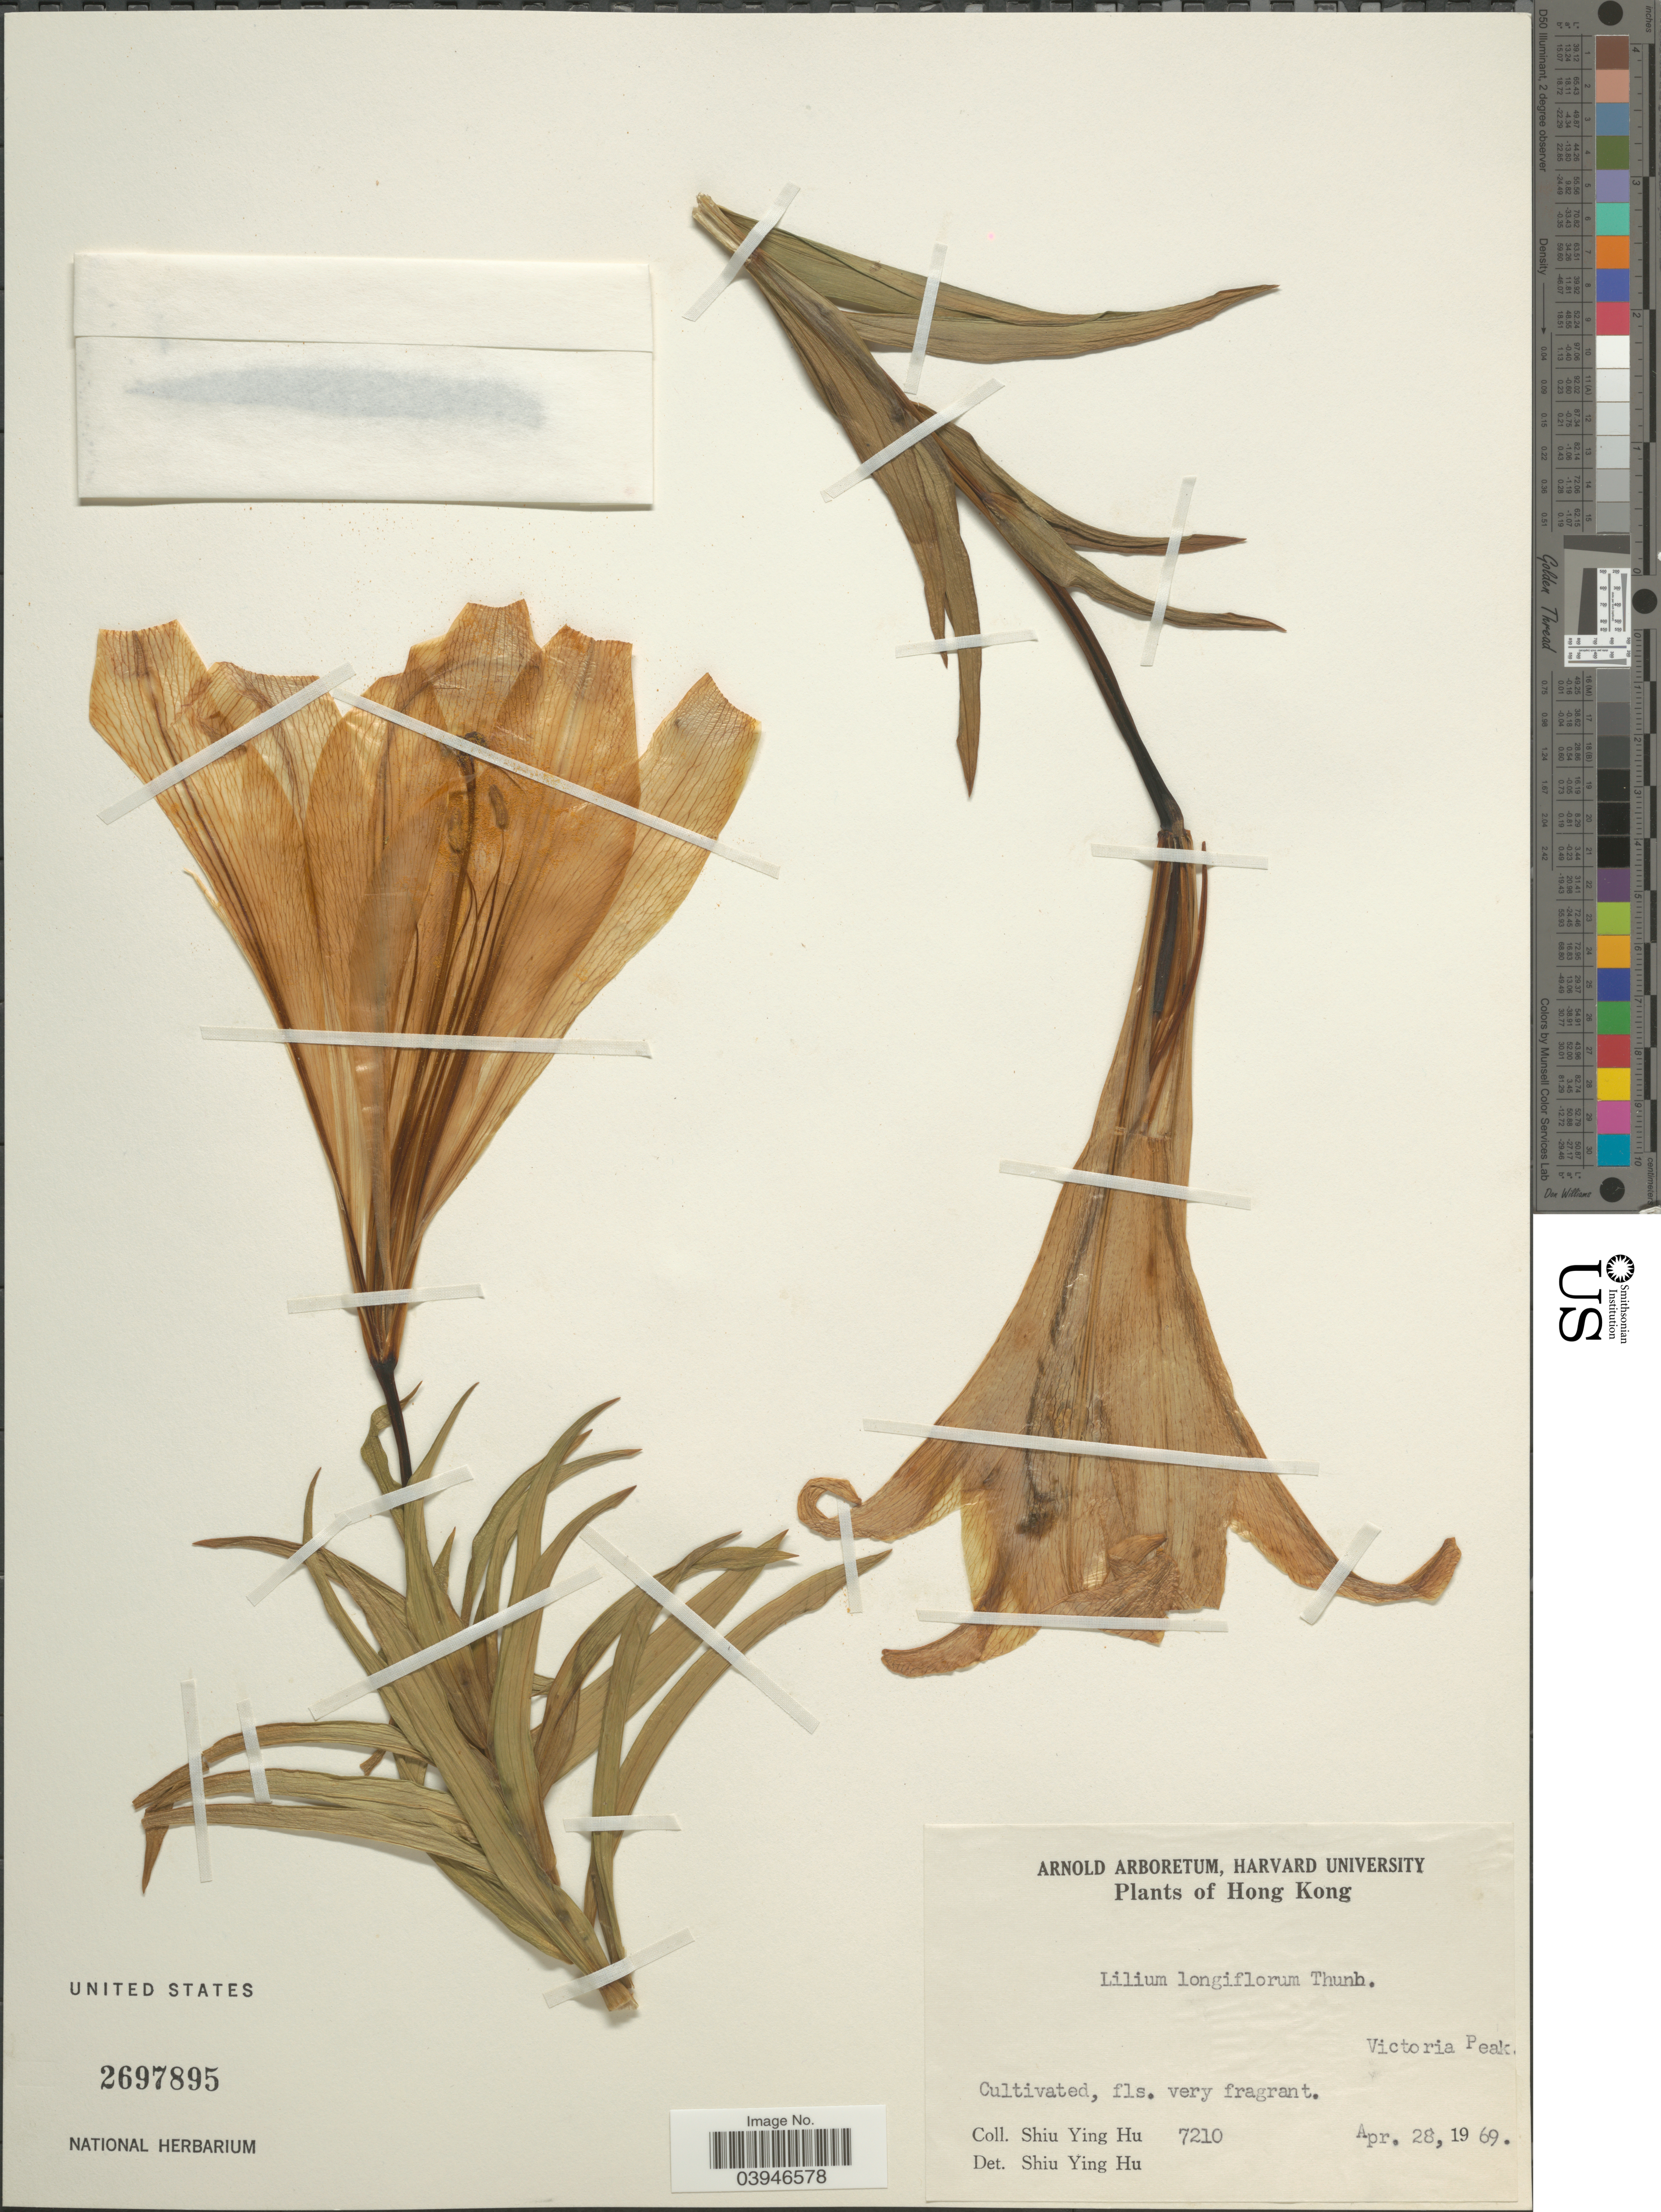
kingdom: Plantae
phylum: Tracheophyta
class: Liliopsida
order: Liliales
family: Liliaceae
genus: Lilium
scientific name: Lilium longiflorum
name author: Thunb.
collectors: S. Y. Hu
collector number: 7210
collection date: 1969-04-28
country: China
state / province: Hong Kong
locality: Victoria Peak.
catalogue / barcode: US 2697895